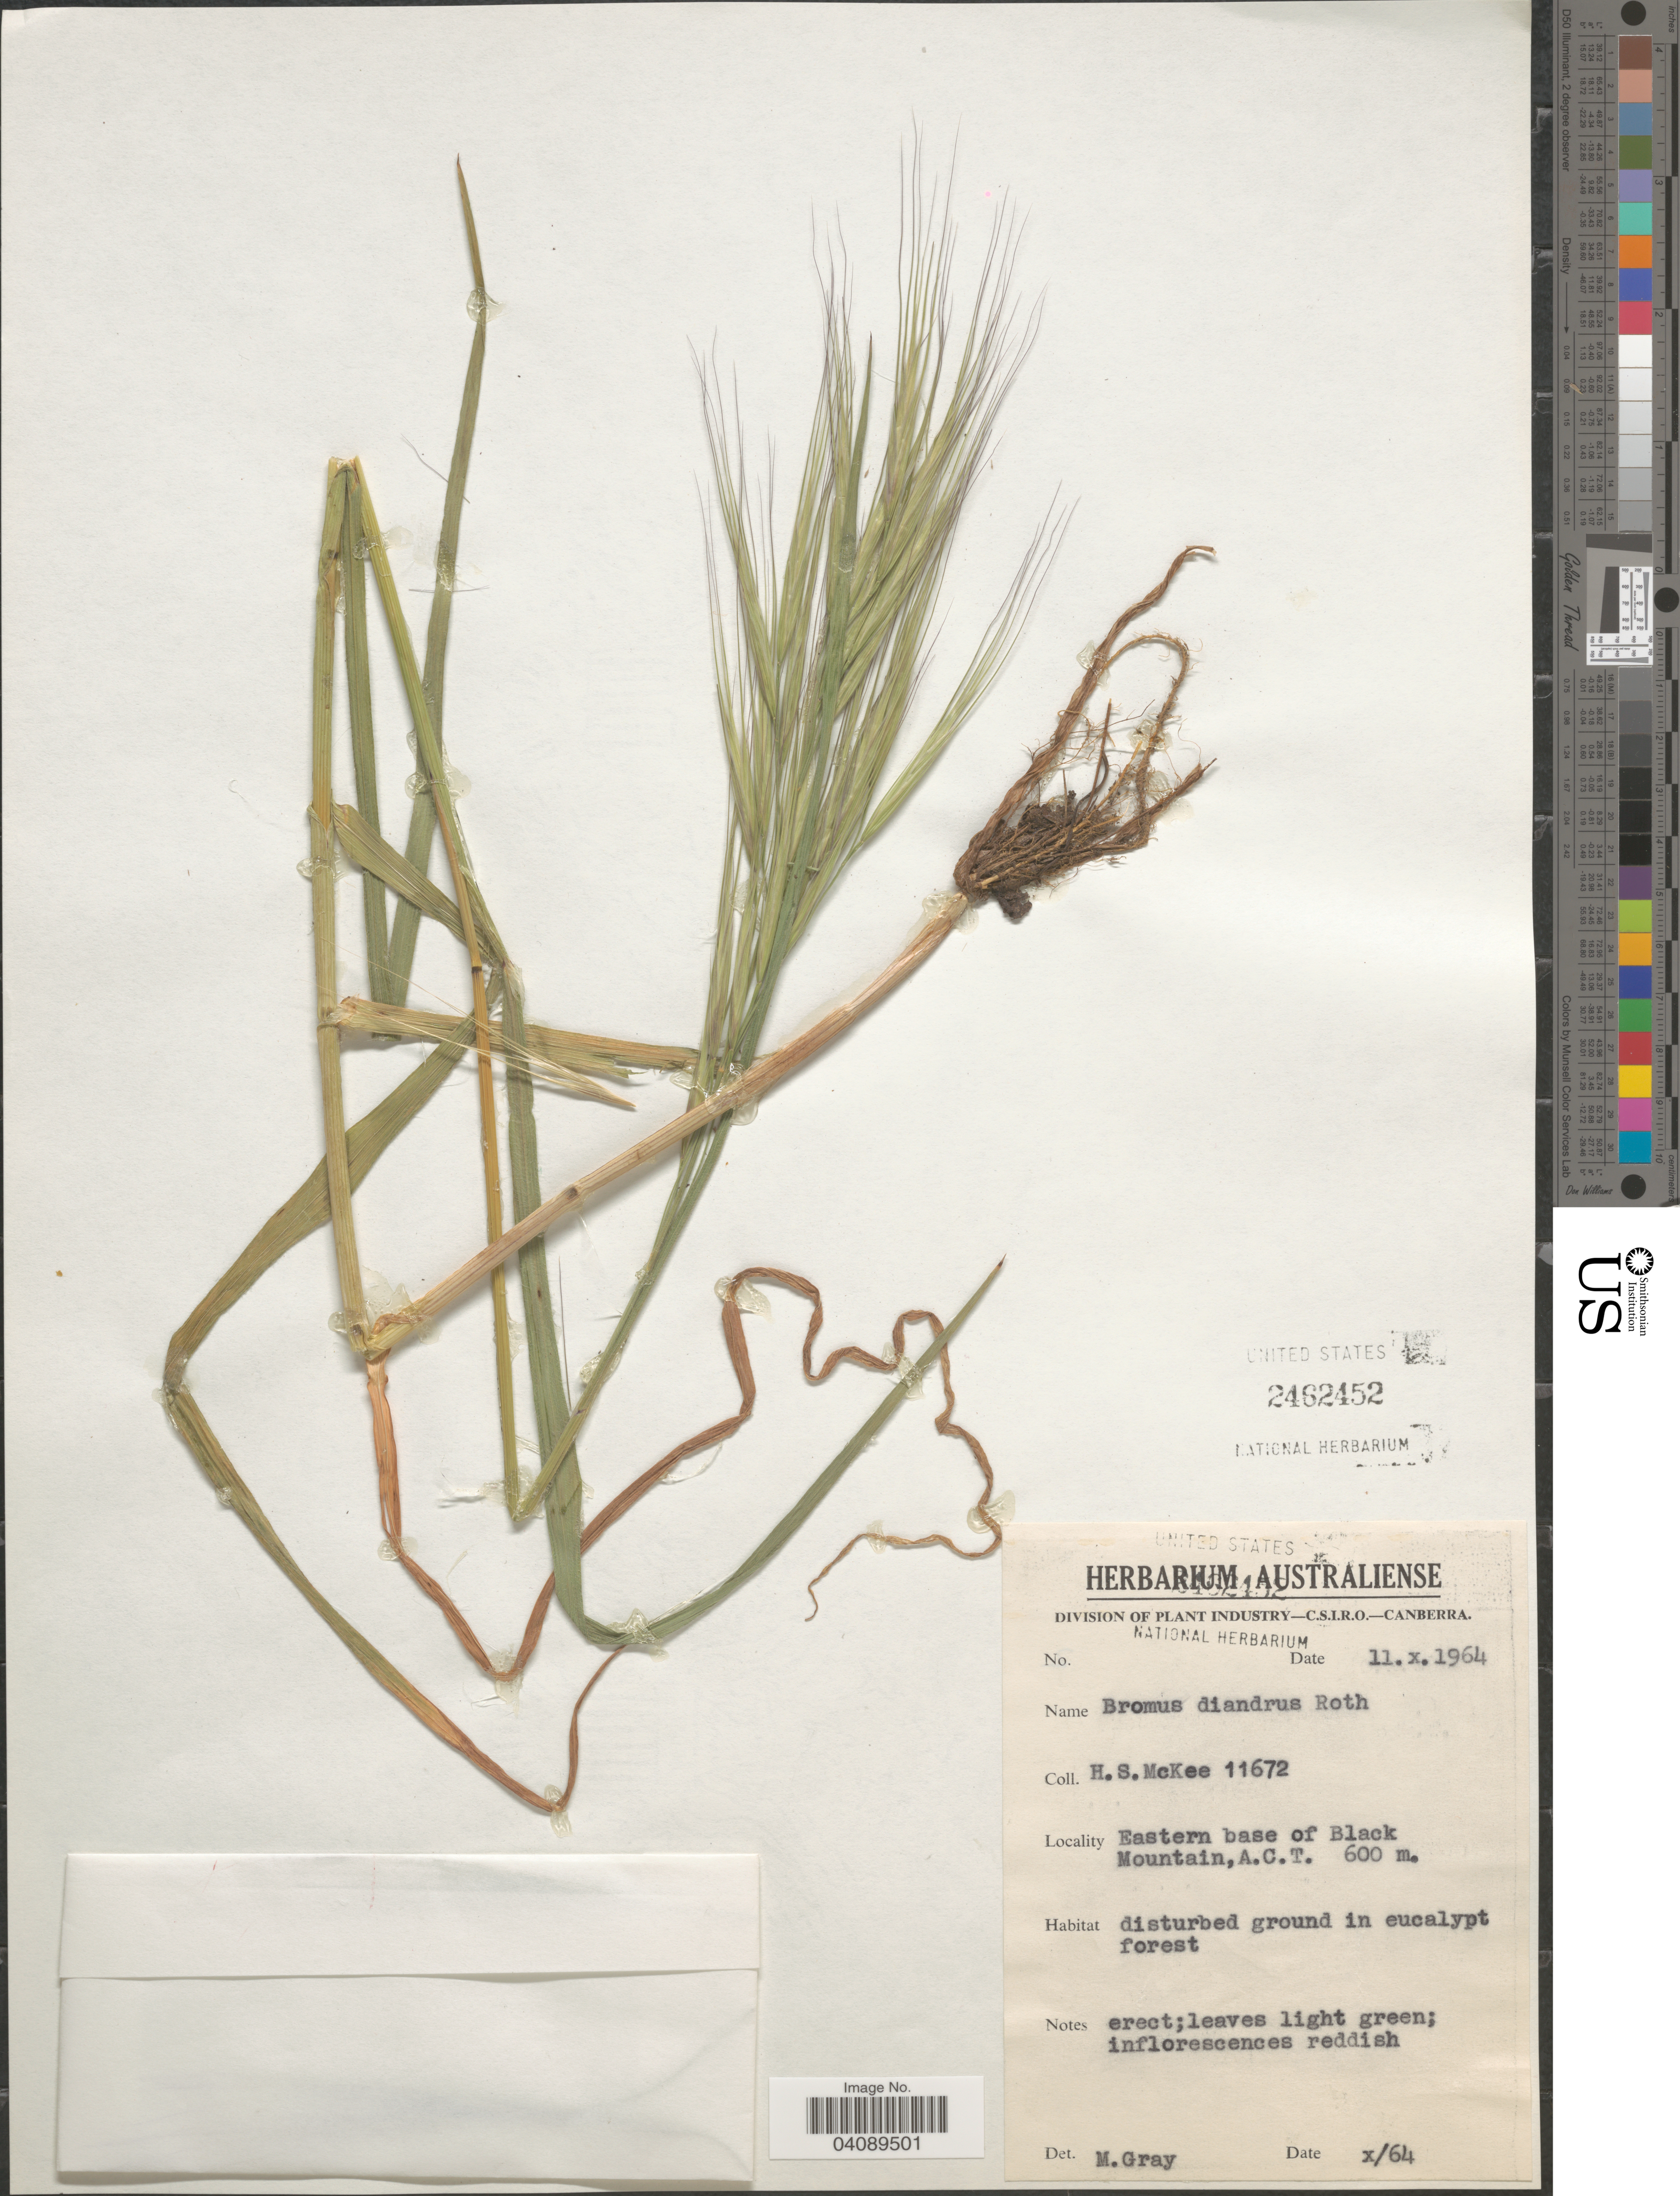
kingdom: Plantae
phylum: Tracheophyta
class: Liliopsida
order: Poales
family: Poaceae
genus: Bromus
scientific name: Bromus diandrus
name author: Roth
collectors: H. S. McKee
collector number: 11672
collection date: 1964-10-11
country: Australia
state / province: Australian Capital Territory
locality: Eastern base of Black Mountain, A.C.T.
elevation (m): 600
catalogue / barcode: US 2462452